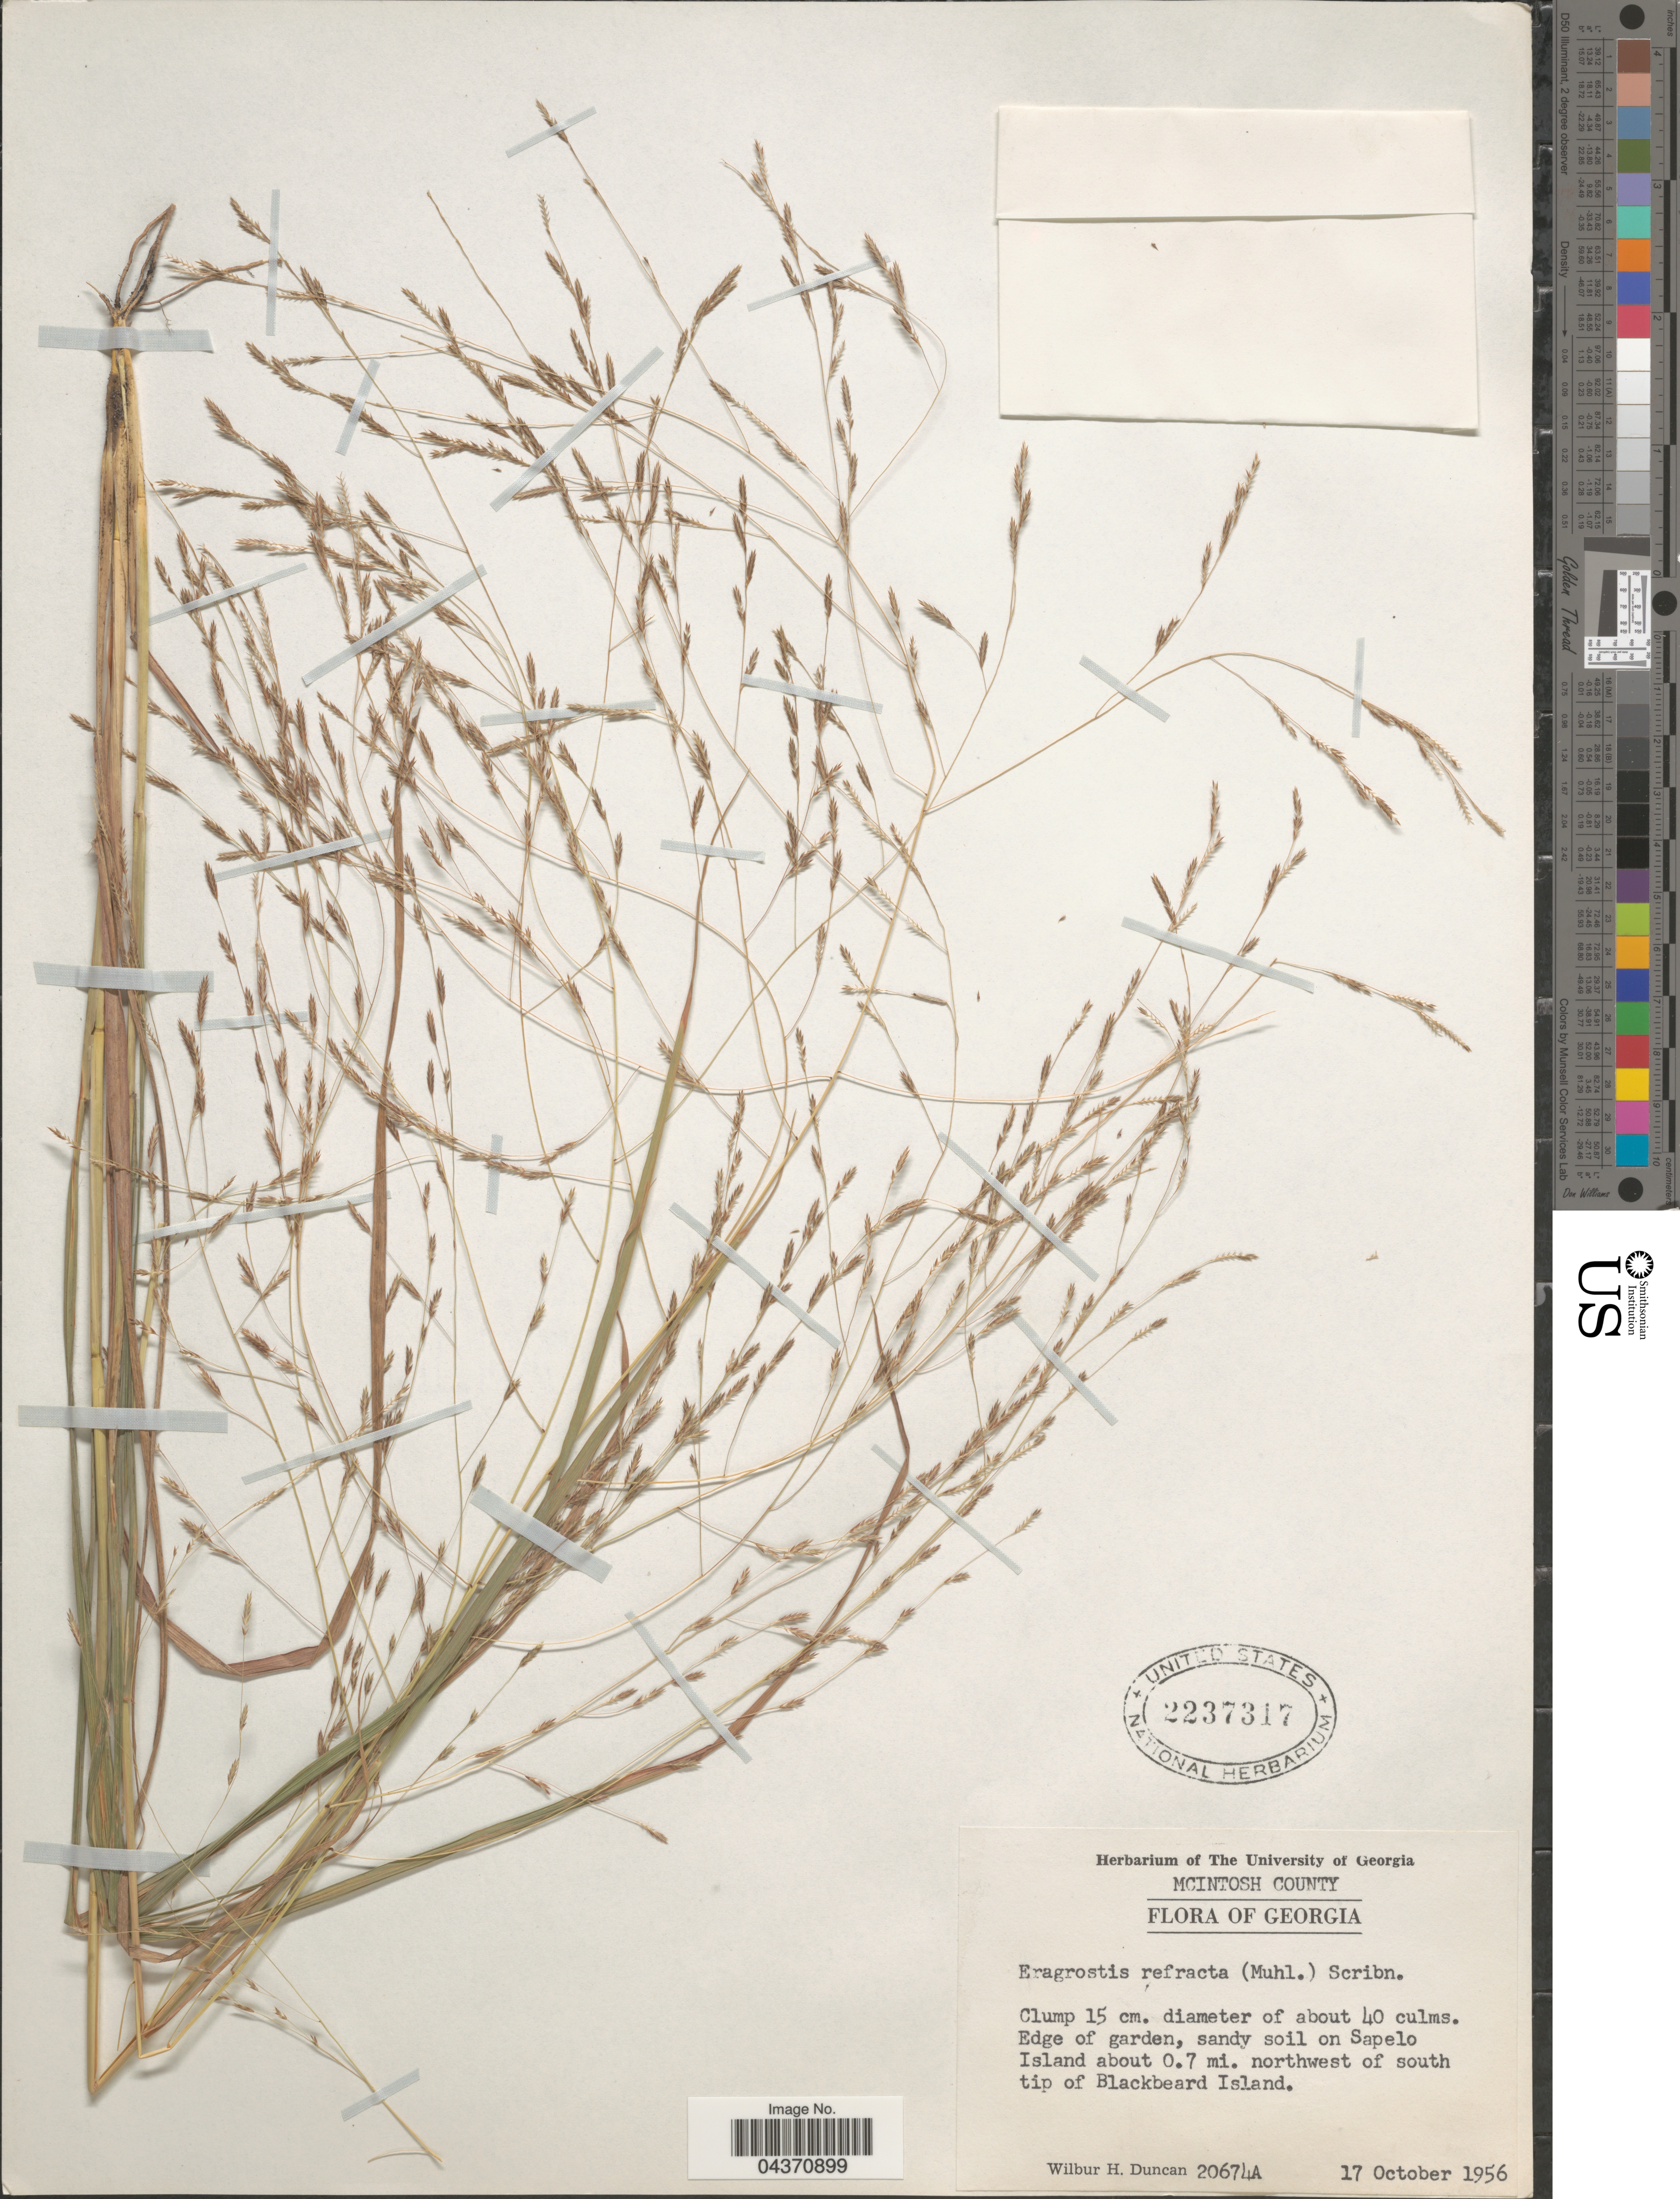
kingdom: Plantae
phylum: Tracheophyta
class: Liliopsida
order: Poales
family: Poaceae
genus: Eragrostis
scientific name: Eragrostis refracta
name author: (Muhl.) Scribn.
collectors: W. H. Duncan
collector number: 20674A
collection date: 1956-10-17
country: United States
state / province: Georgia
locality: Mcintosh County. Edge of garden, sandy soil on Sapelo Island about 0.7 mi. northwest of south tip of Blackbeard Island.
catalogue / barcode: US 2237317